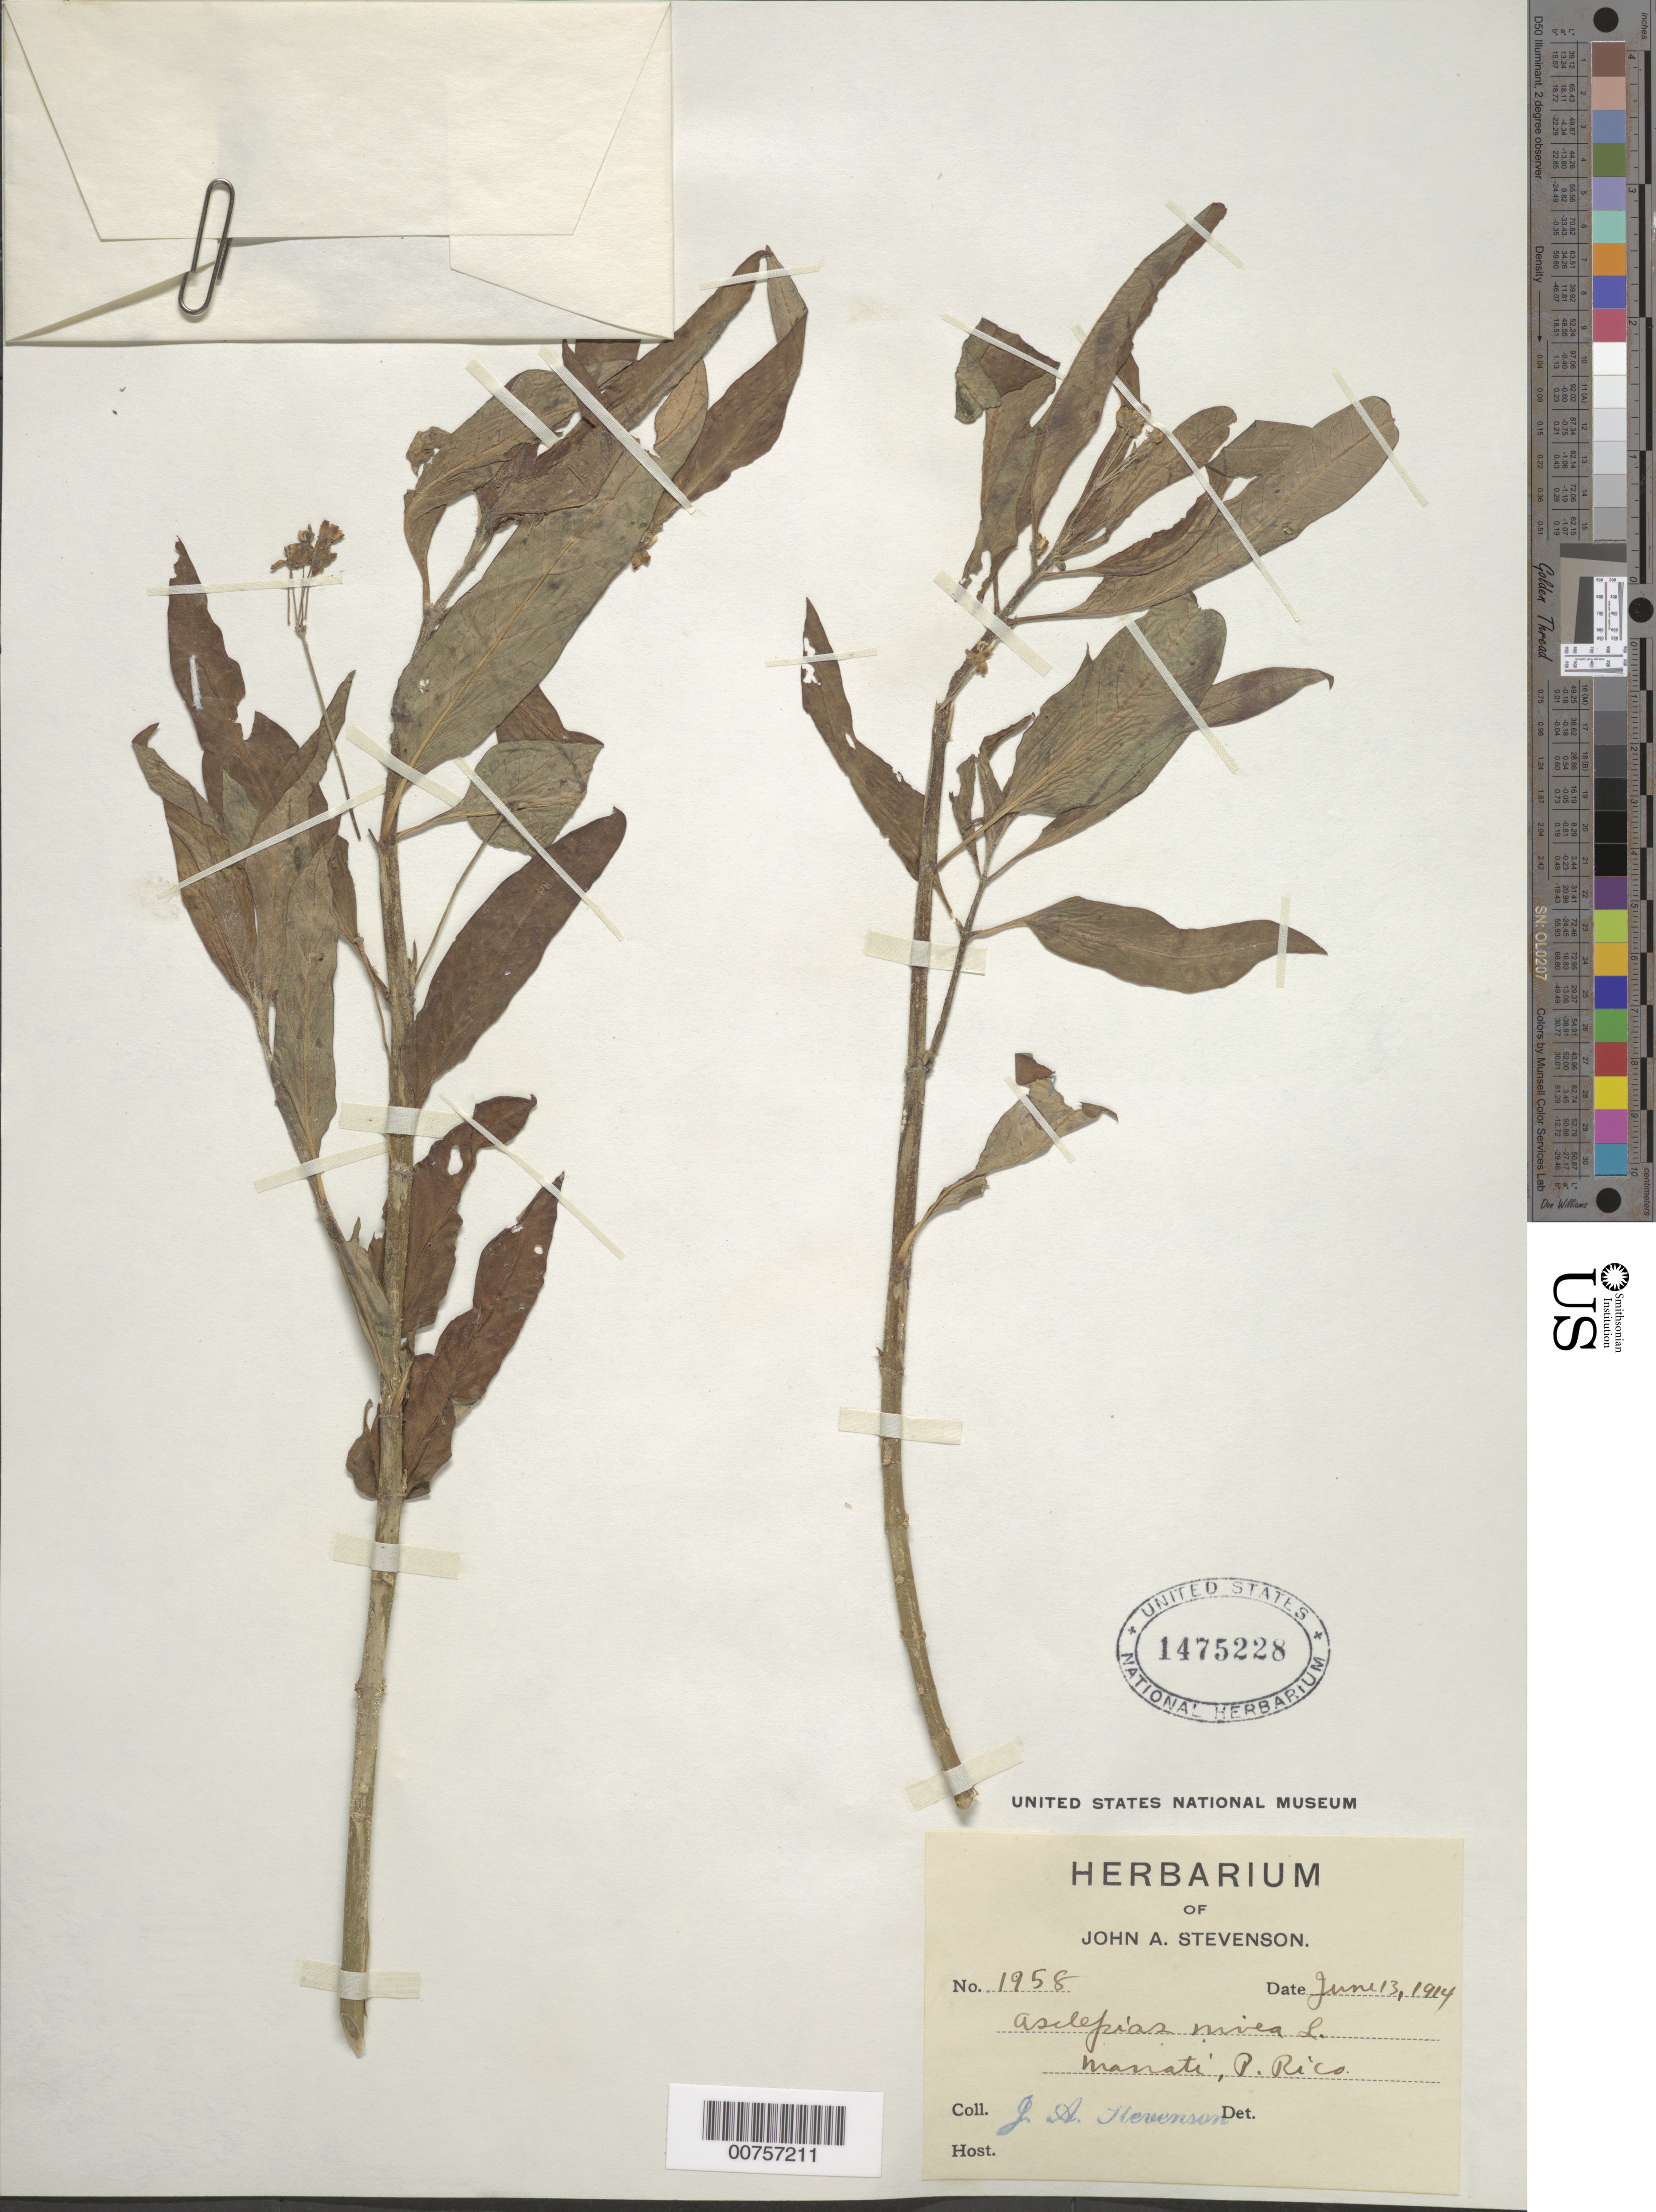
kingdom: Plantae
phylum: Tracheophyta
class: Magnoliopsida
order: Gentianales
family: Apocynaceae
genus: Asclepias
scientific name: Asclepias nivea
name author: L.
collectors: J. Stevenson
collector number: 1958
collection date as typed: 13 Jun 1914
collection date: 1914-06-13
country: Puerto Rico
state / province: Manatí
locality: Manatí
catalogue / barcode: US 1475228